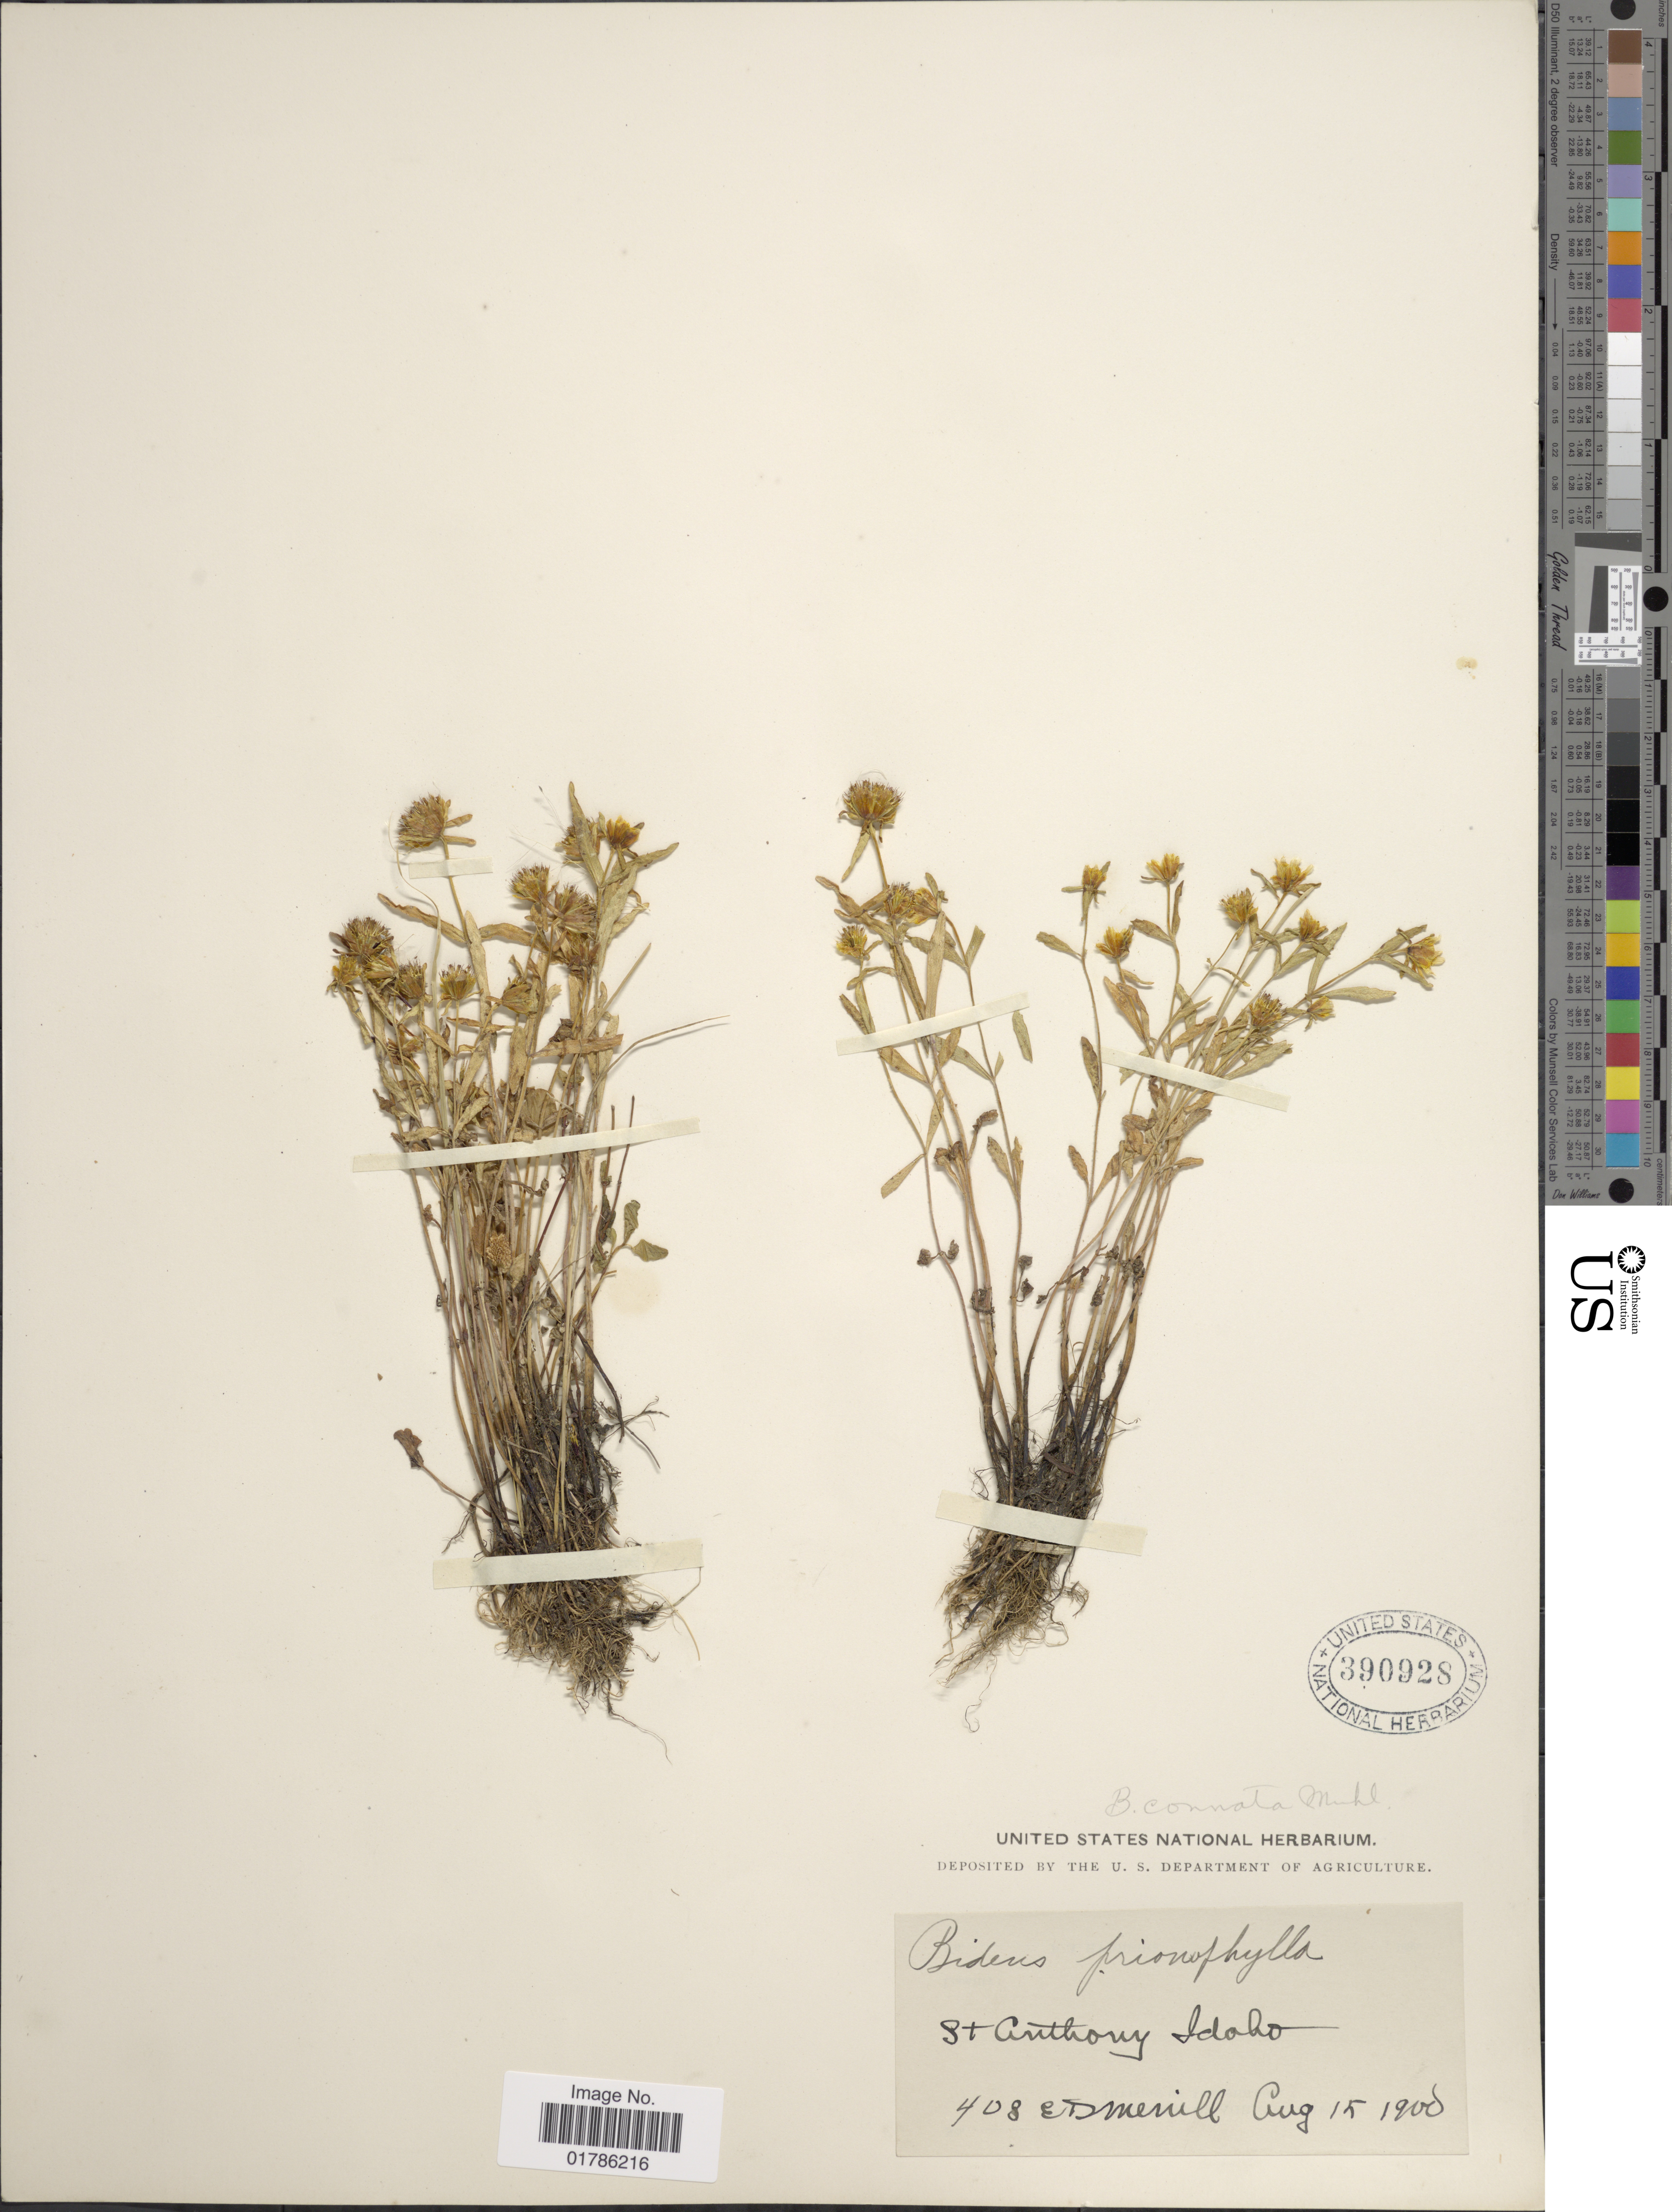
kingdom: Plantae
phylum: Tracheophyta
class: Magnoliopsida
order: Asterales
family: Asteraceae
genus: Bidens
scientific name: Bidens connata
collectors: E. D. Merrill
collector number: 408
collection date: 1900-08-15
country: United States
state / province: Idaho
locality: St. Anthony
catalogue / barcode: US 390928